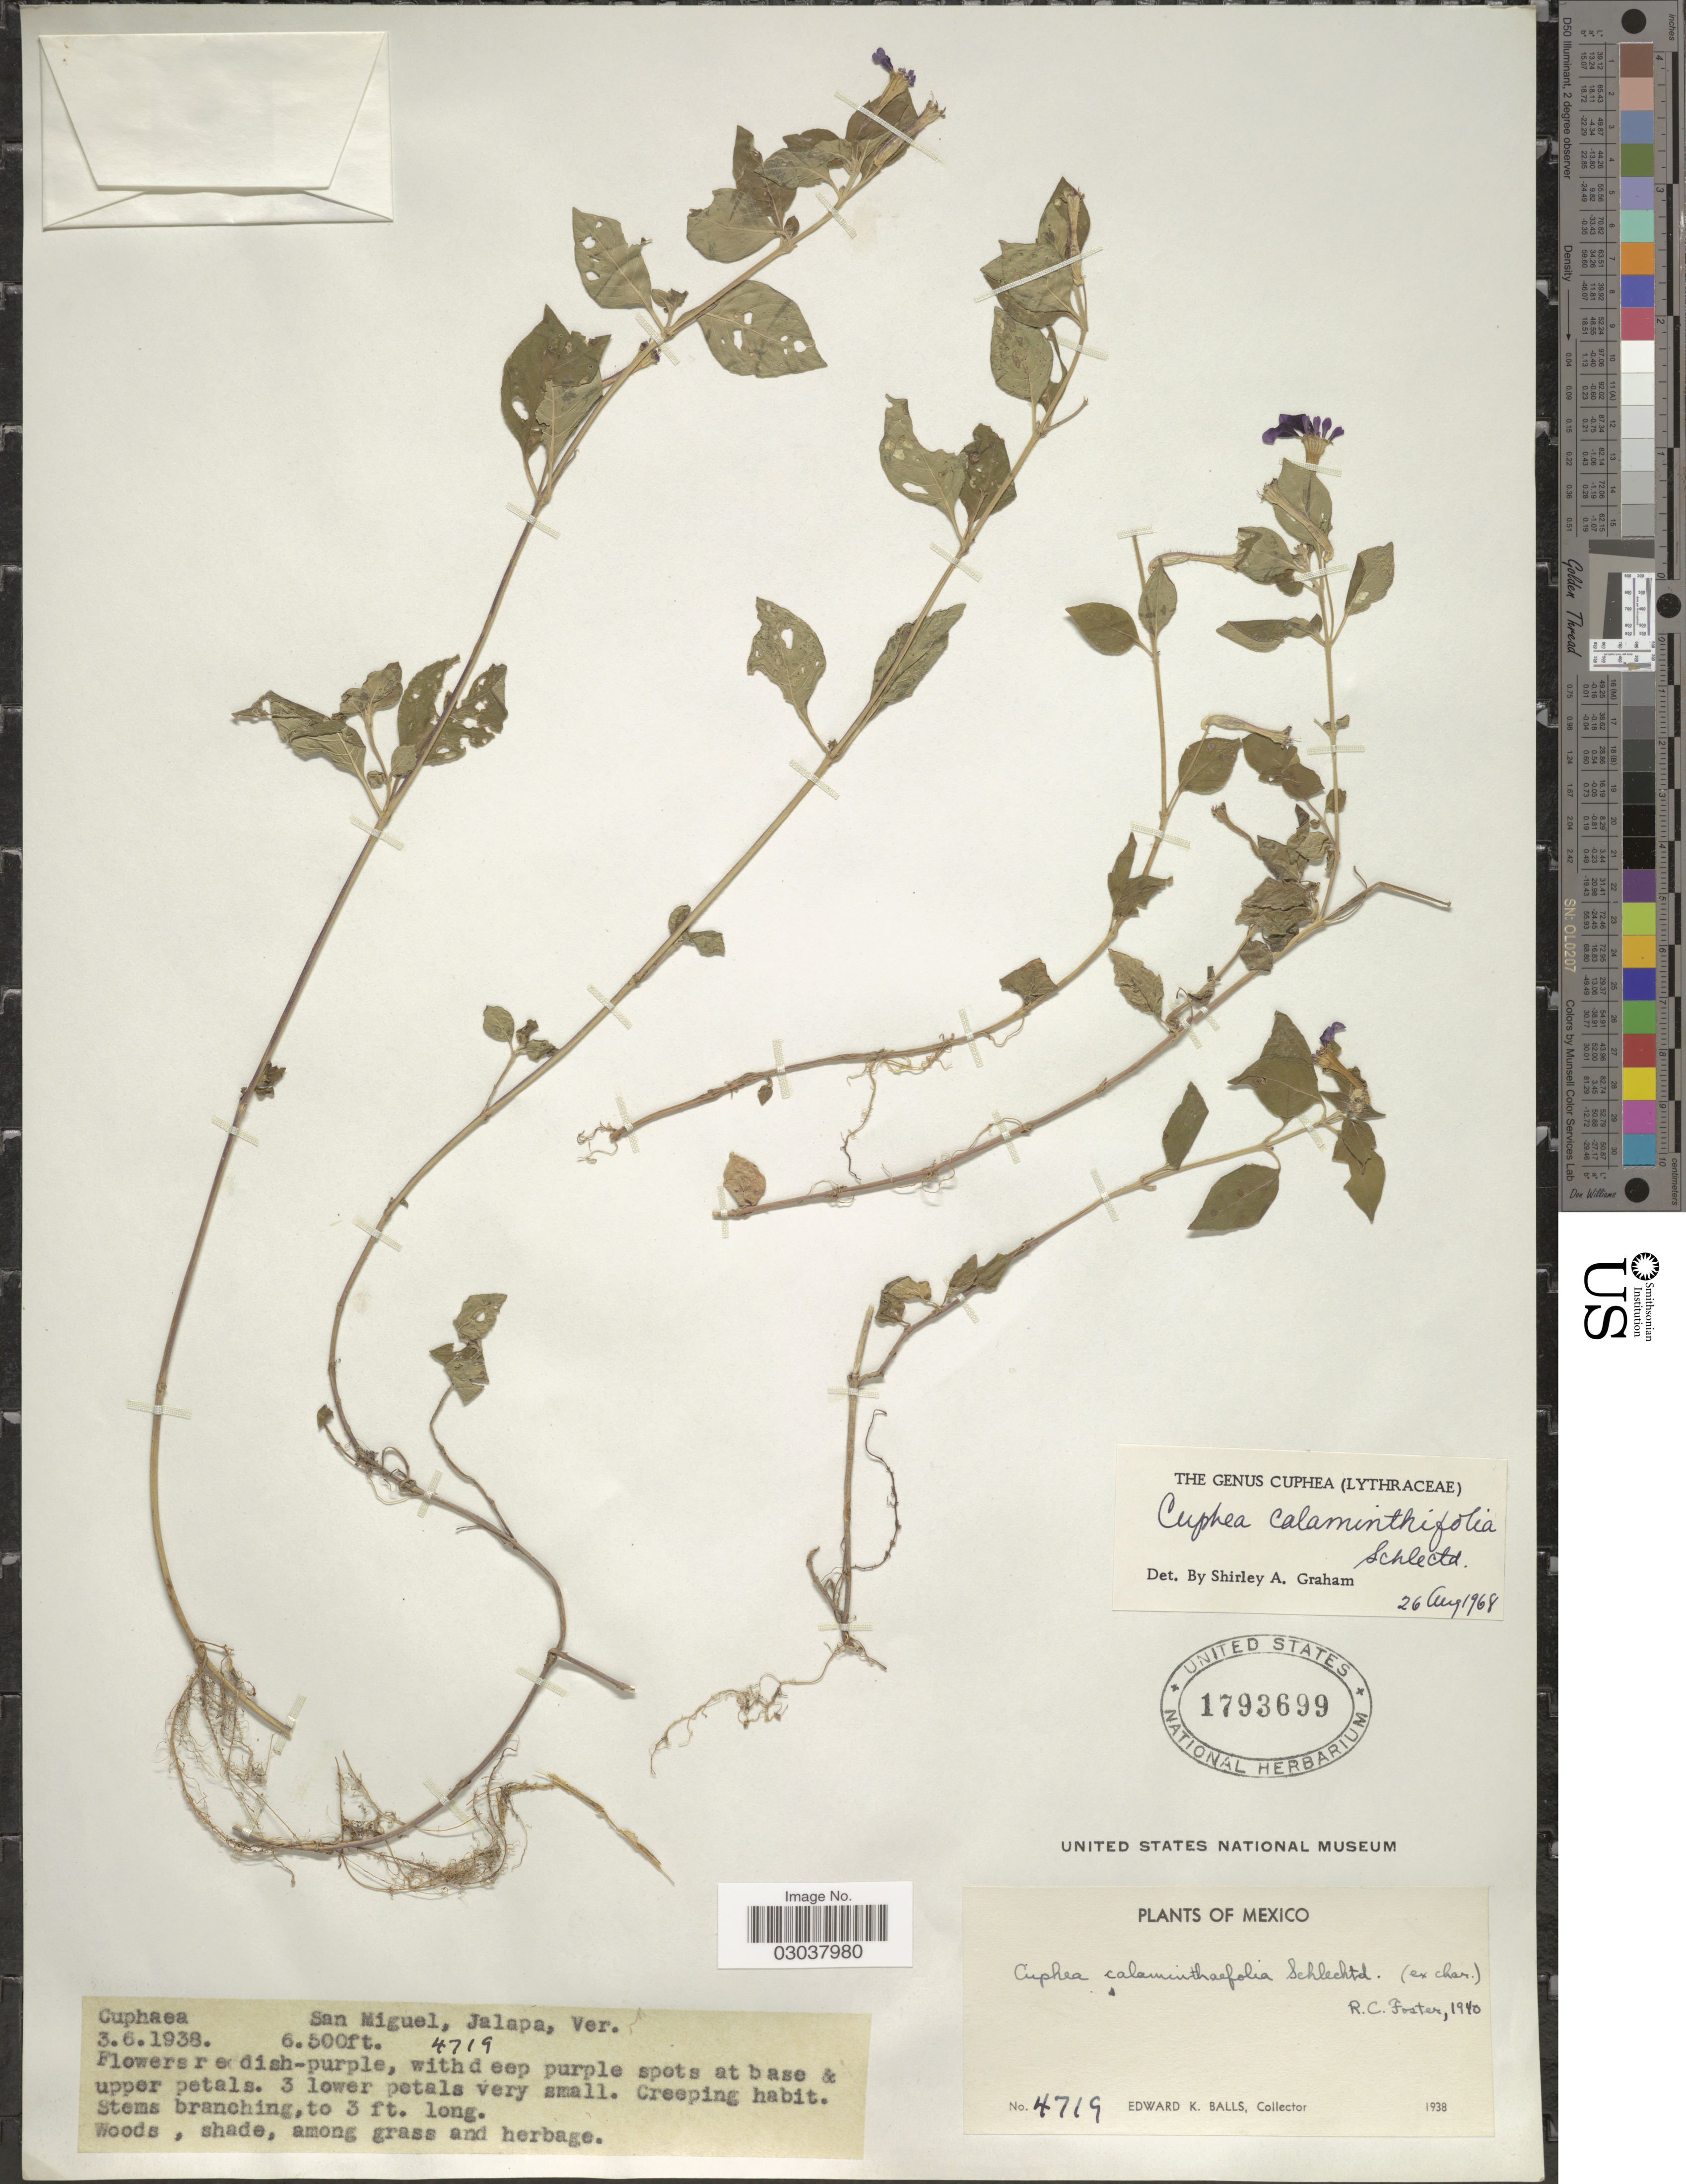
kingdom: Plantae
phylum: Tracheophyta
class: Magnoliopsida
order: Myrtales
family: Lythraceae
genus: Cuphea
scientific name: Cuphea calaminthifolia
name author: Schltdl.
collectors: E. K. Balls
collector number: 4719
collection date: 1938-06-03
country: Mexico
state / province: Veracruz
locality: San Miguel, Jalapa, Ver.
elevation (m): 1981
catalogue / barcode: US 1793699